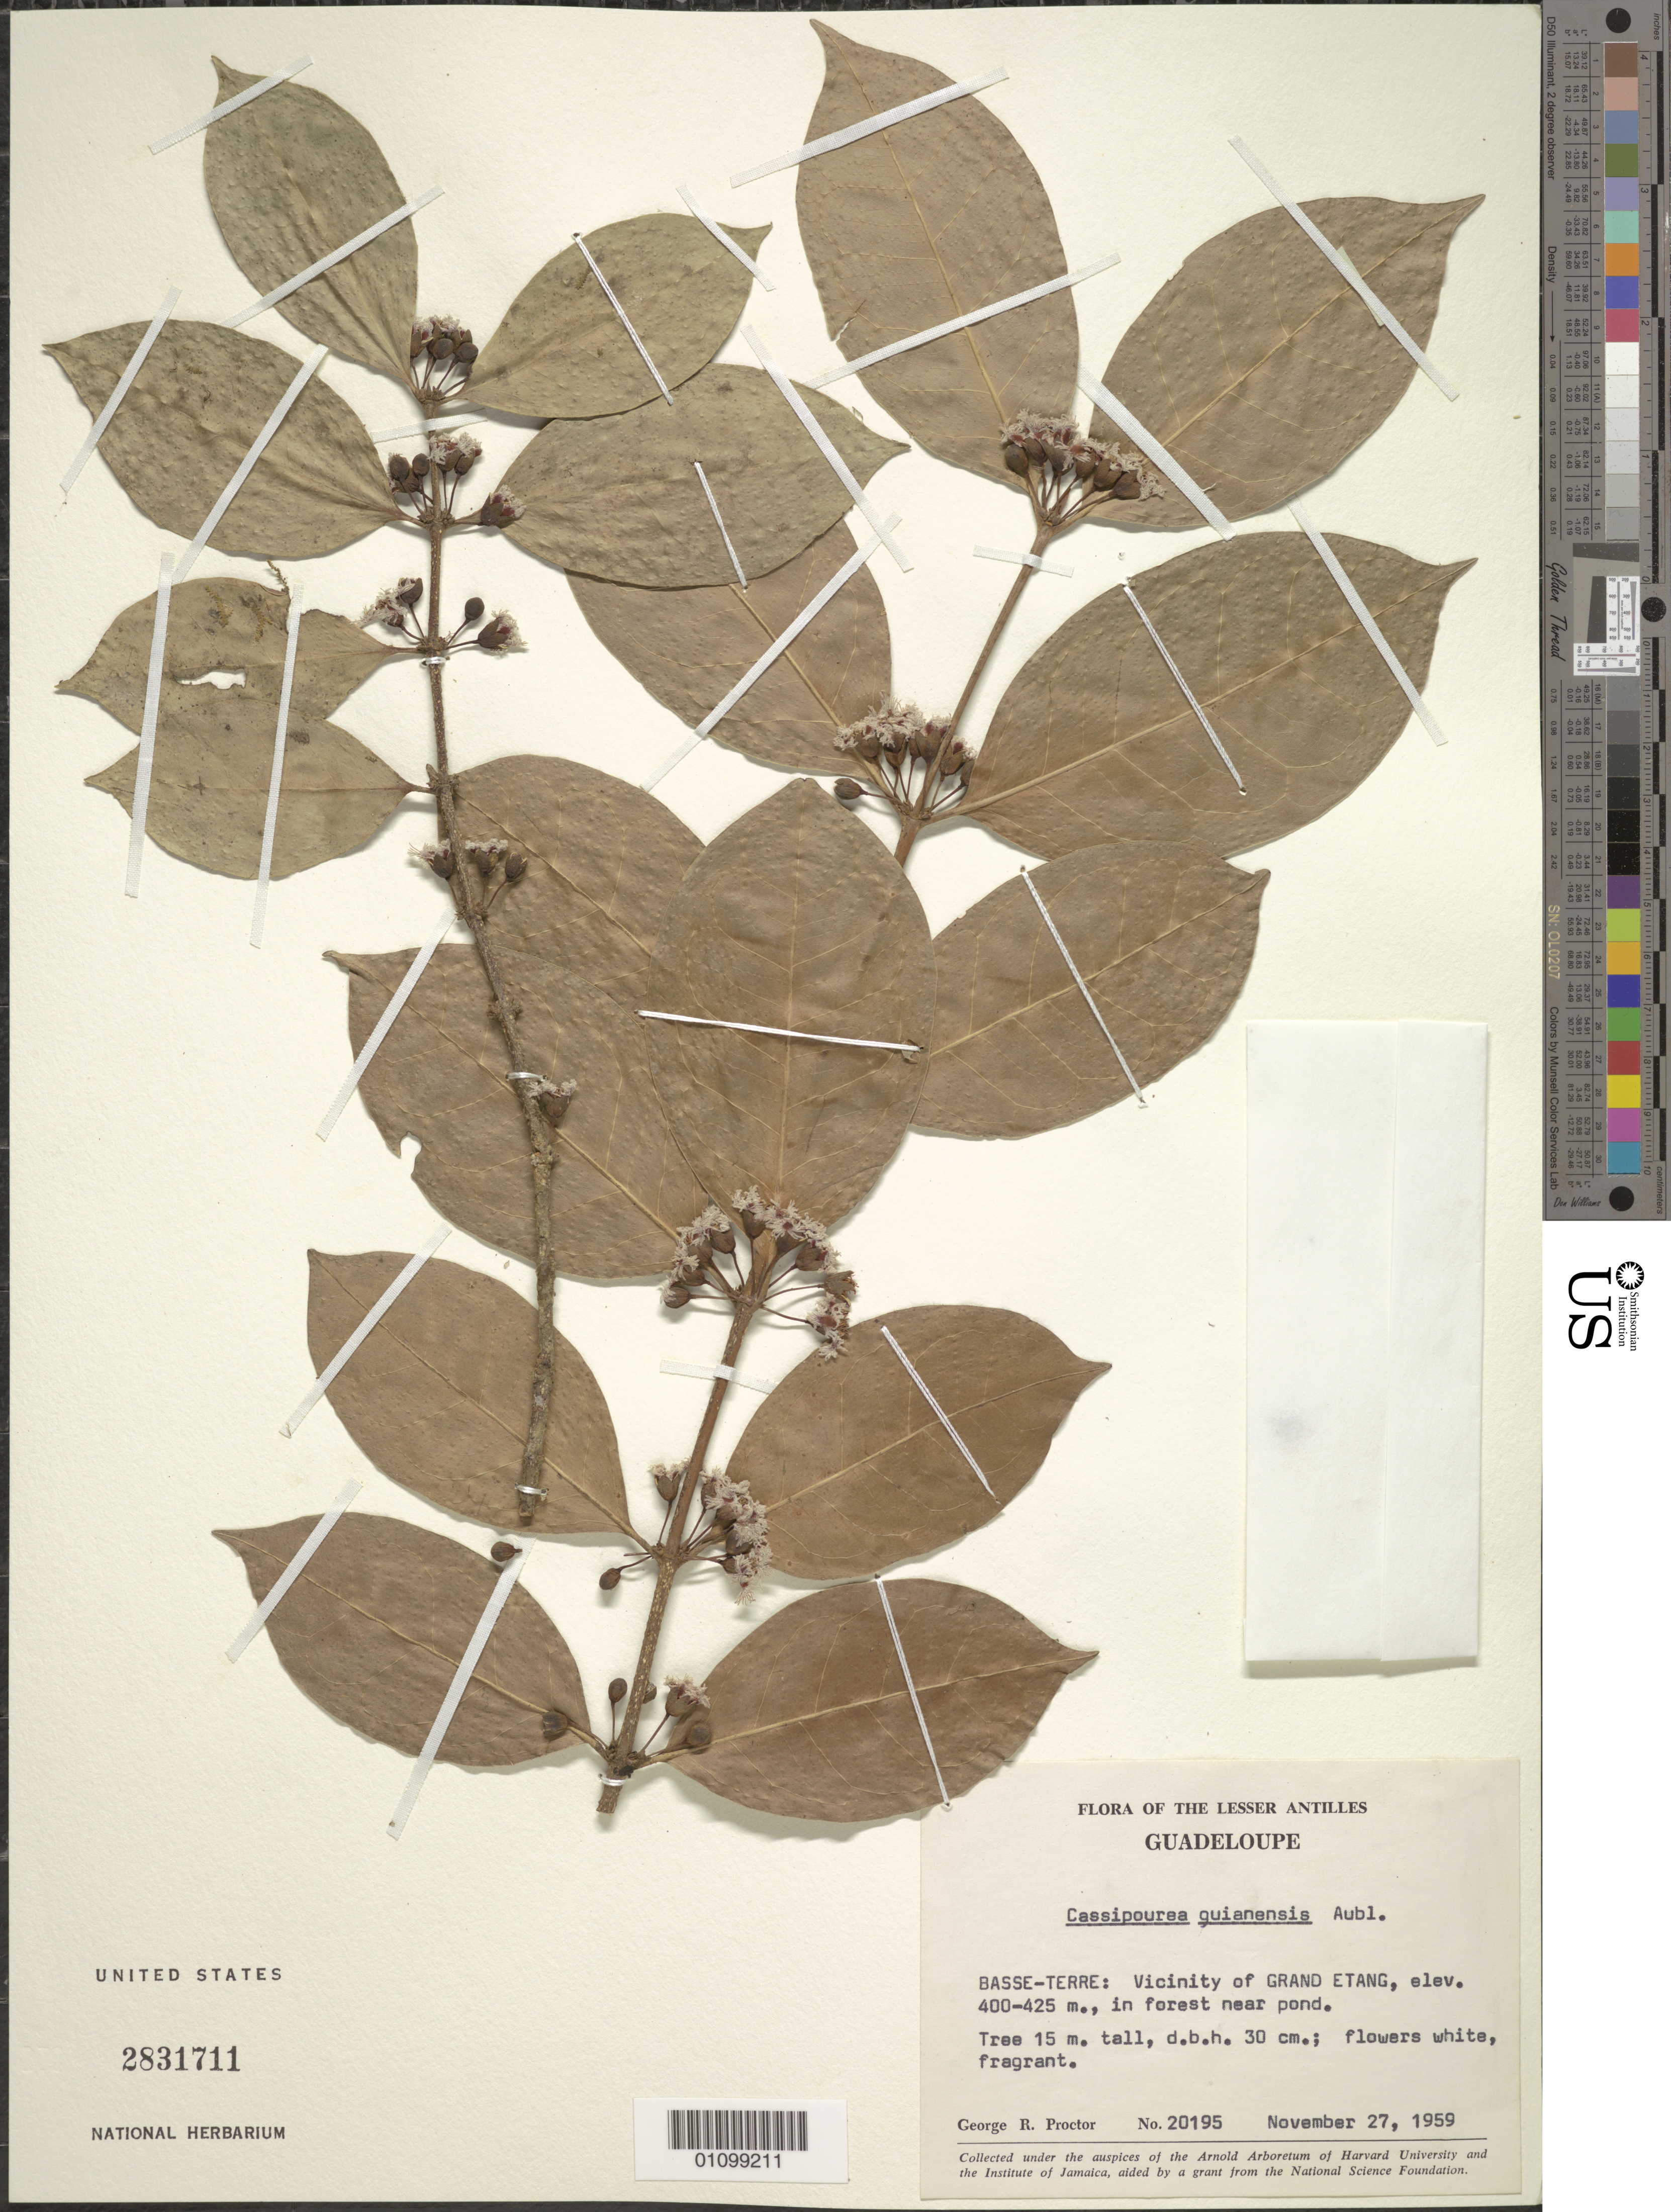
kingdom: Plantae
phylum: Tracheophyta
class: Magnoliopsida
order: Malpighiales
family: Rhizophoraceae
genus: Cassipourea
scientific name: Cassipourea elliptica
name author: (Sw.) Poir.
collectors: G. R. Proctor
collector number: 20195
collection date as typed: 27 Nov 1959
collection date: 1959-11-27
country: Guadeloupe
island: Basse Terre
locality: Vicinity of Grand Etang. In forest near pond.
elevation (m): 400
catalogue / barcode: US 2831711